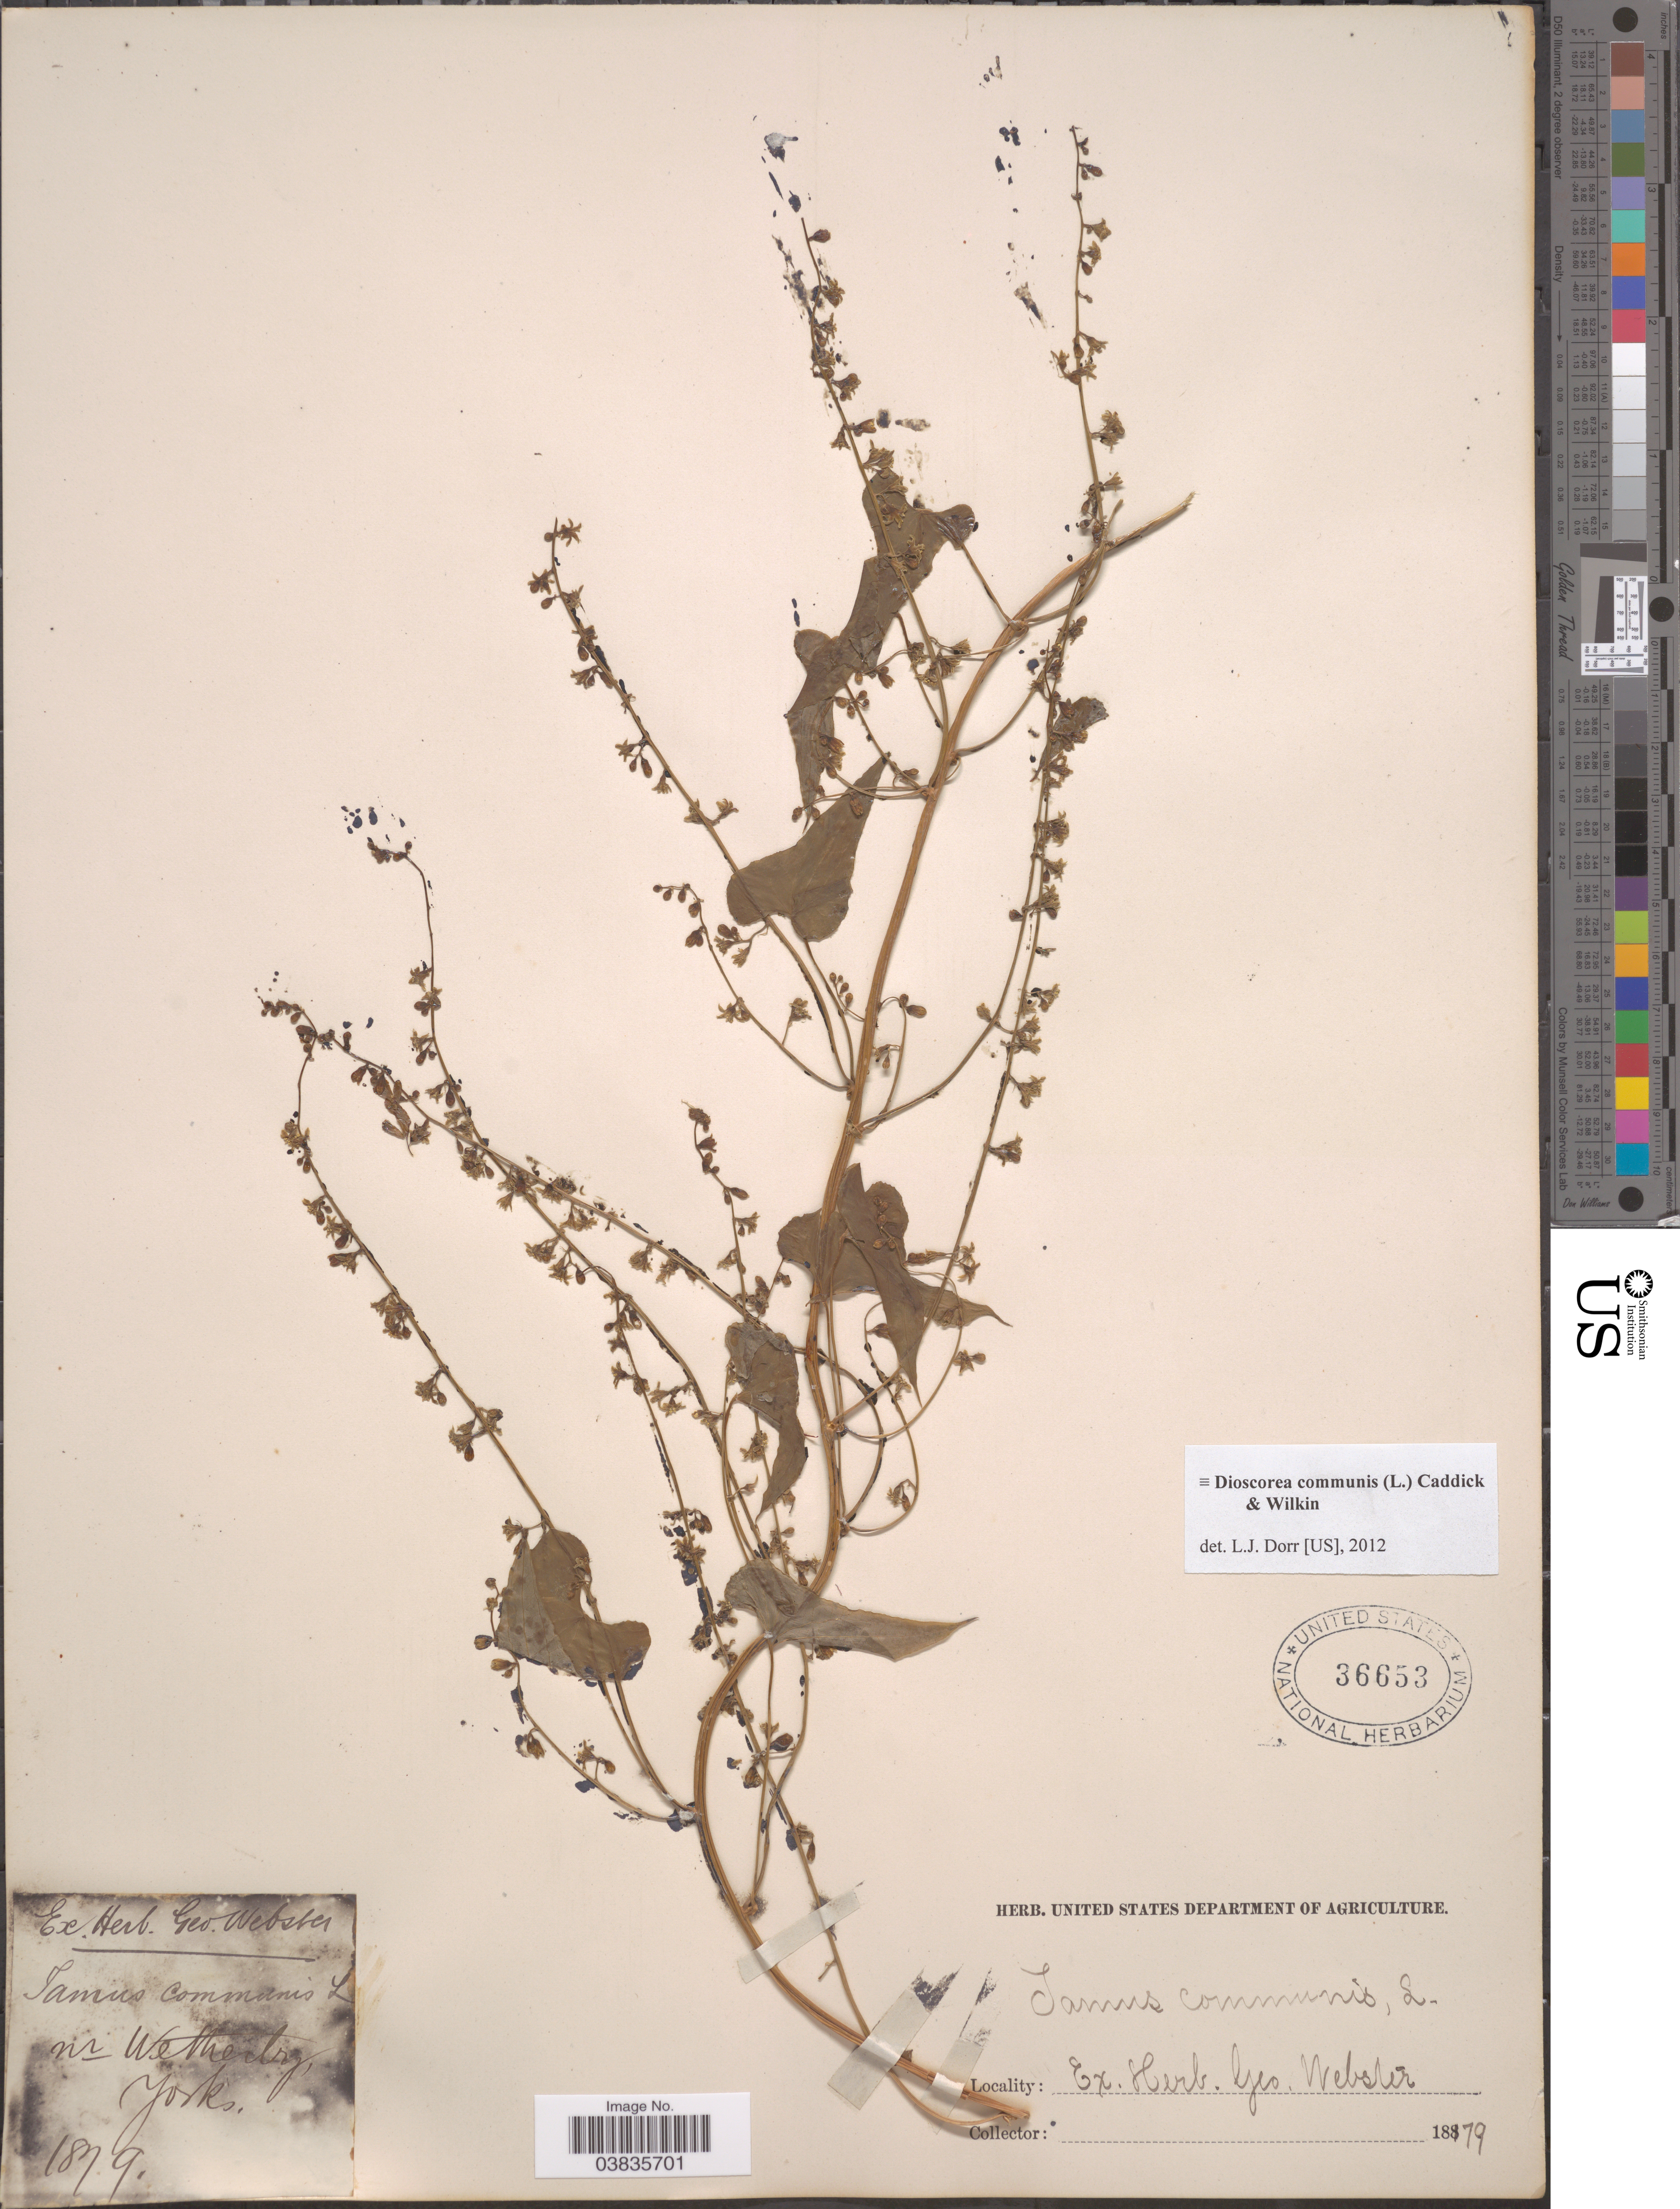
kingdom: Plantae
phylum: Tracheophyta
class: Liliopsida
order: Dioscoreales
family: Dioscoreaceae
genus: Dioscorea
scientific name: Dioscorea communis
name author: (L.) Caddick & Wilkin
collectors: ex herb. Geo. Webster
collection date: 1879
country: United Kingdom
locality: Nr Wetherby, York.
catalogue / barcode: US 36653